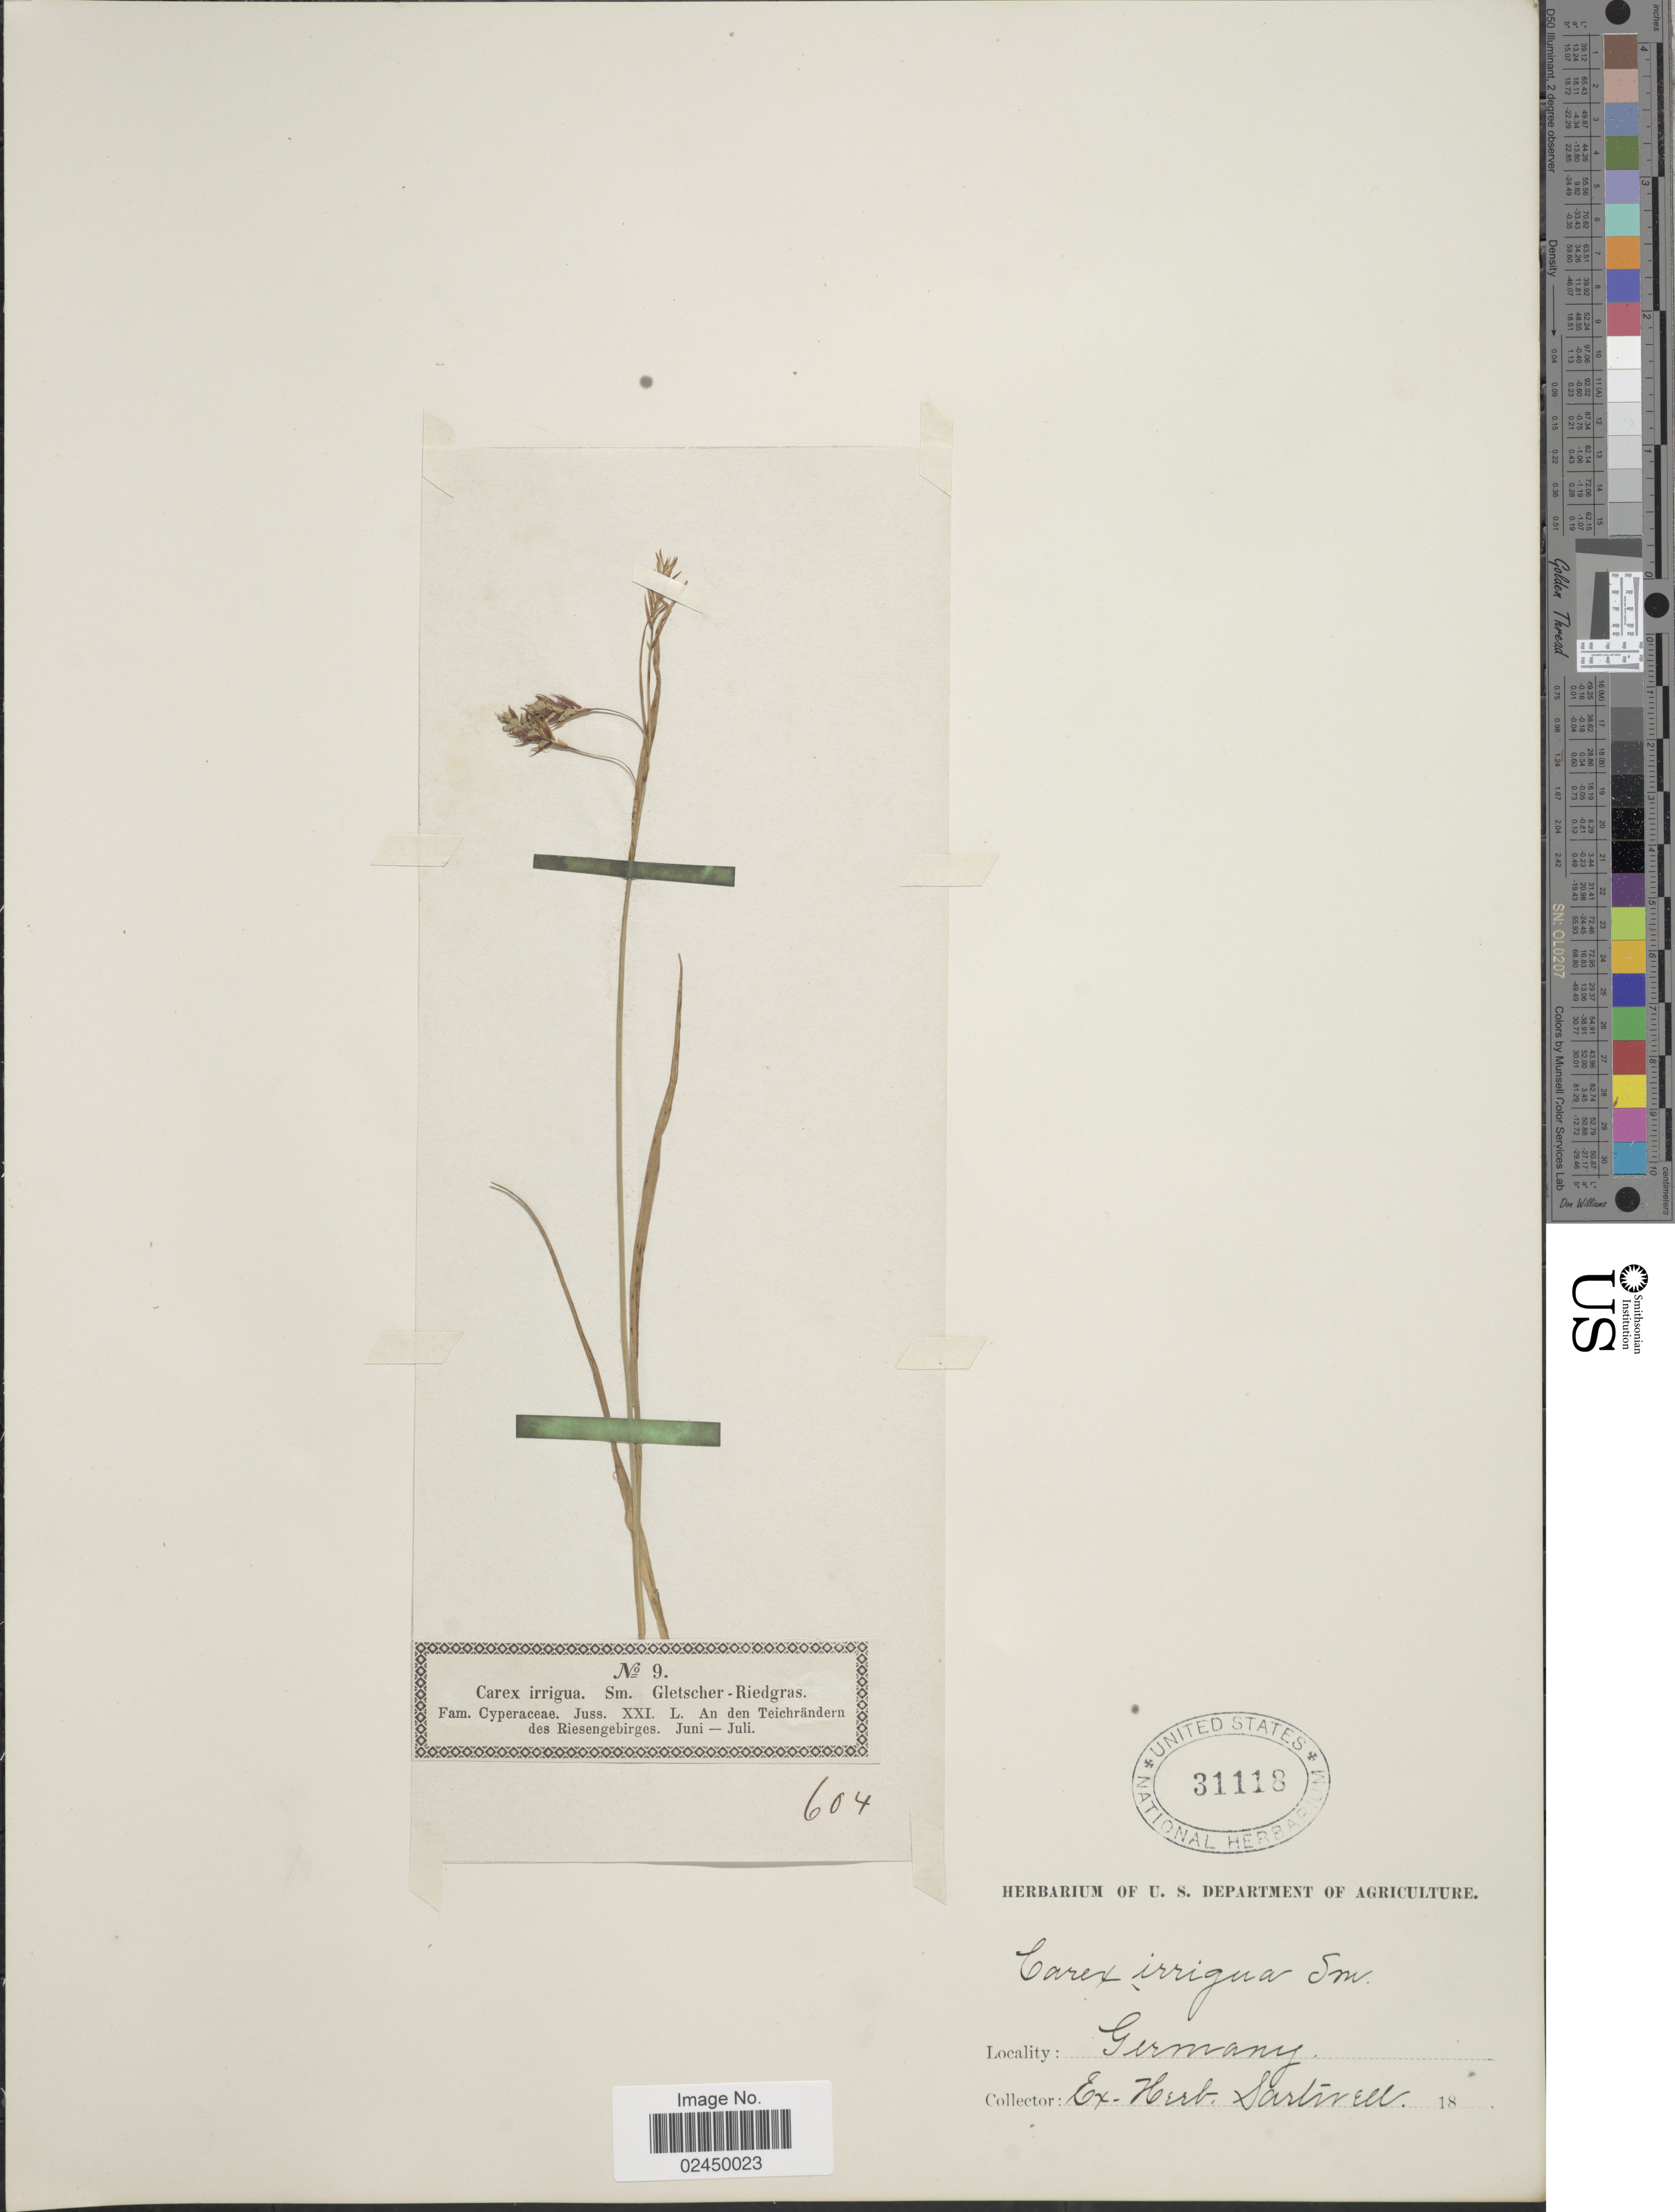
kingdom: Plantae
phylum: Tracheophyta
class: Liliopsida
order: Poales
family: Cyperaceae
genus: Carex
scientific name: Carex irrigua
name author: (Wahlenb.) Sm. ex Hoppe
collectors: ex herb. Sartwell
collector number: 9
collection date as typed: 18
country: Germany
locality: An den Teichrandern des Riesengebirges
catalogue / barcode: US 31118